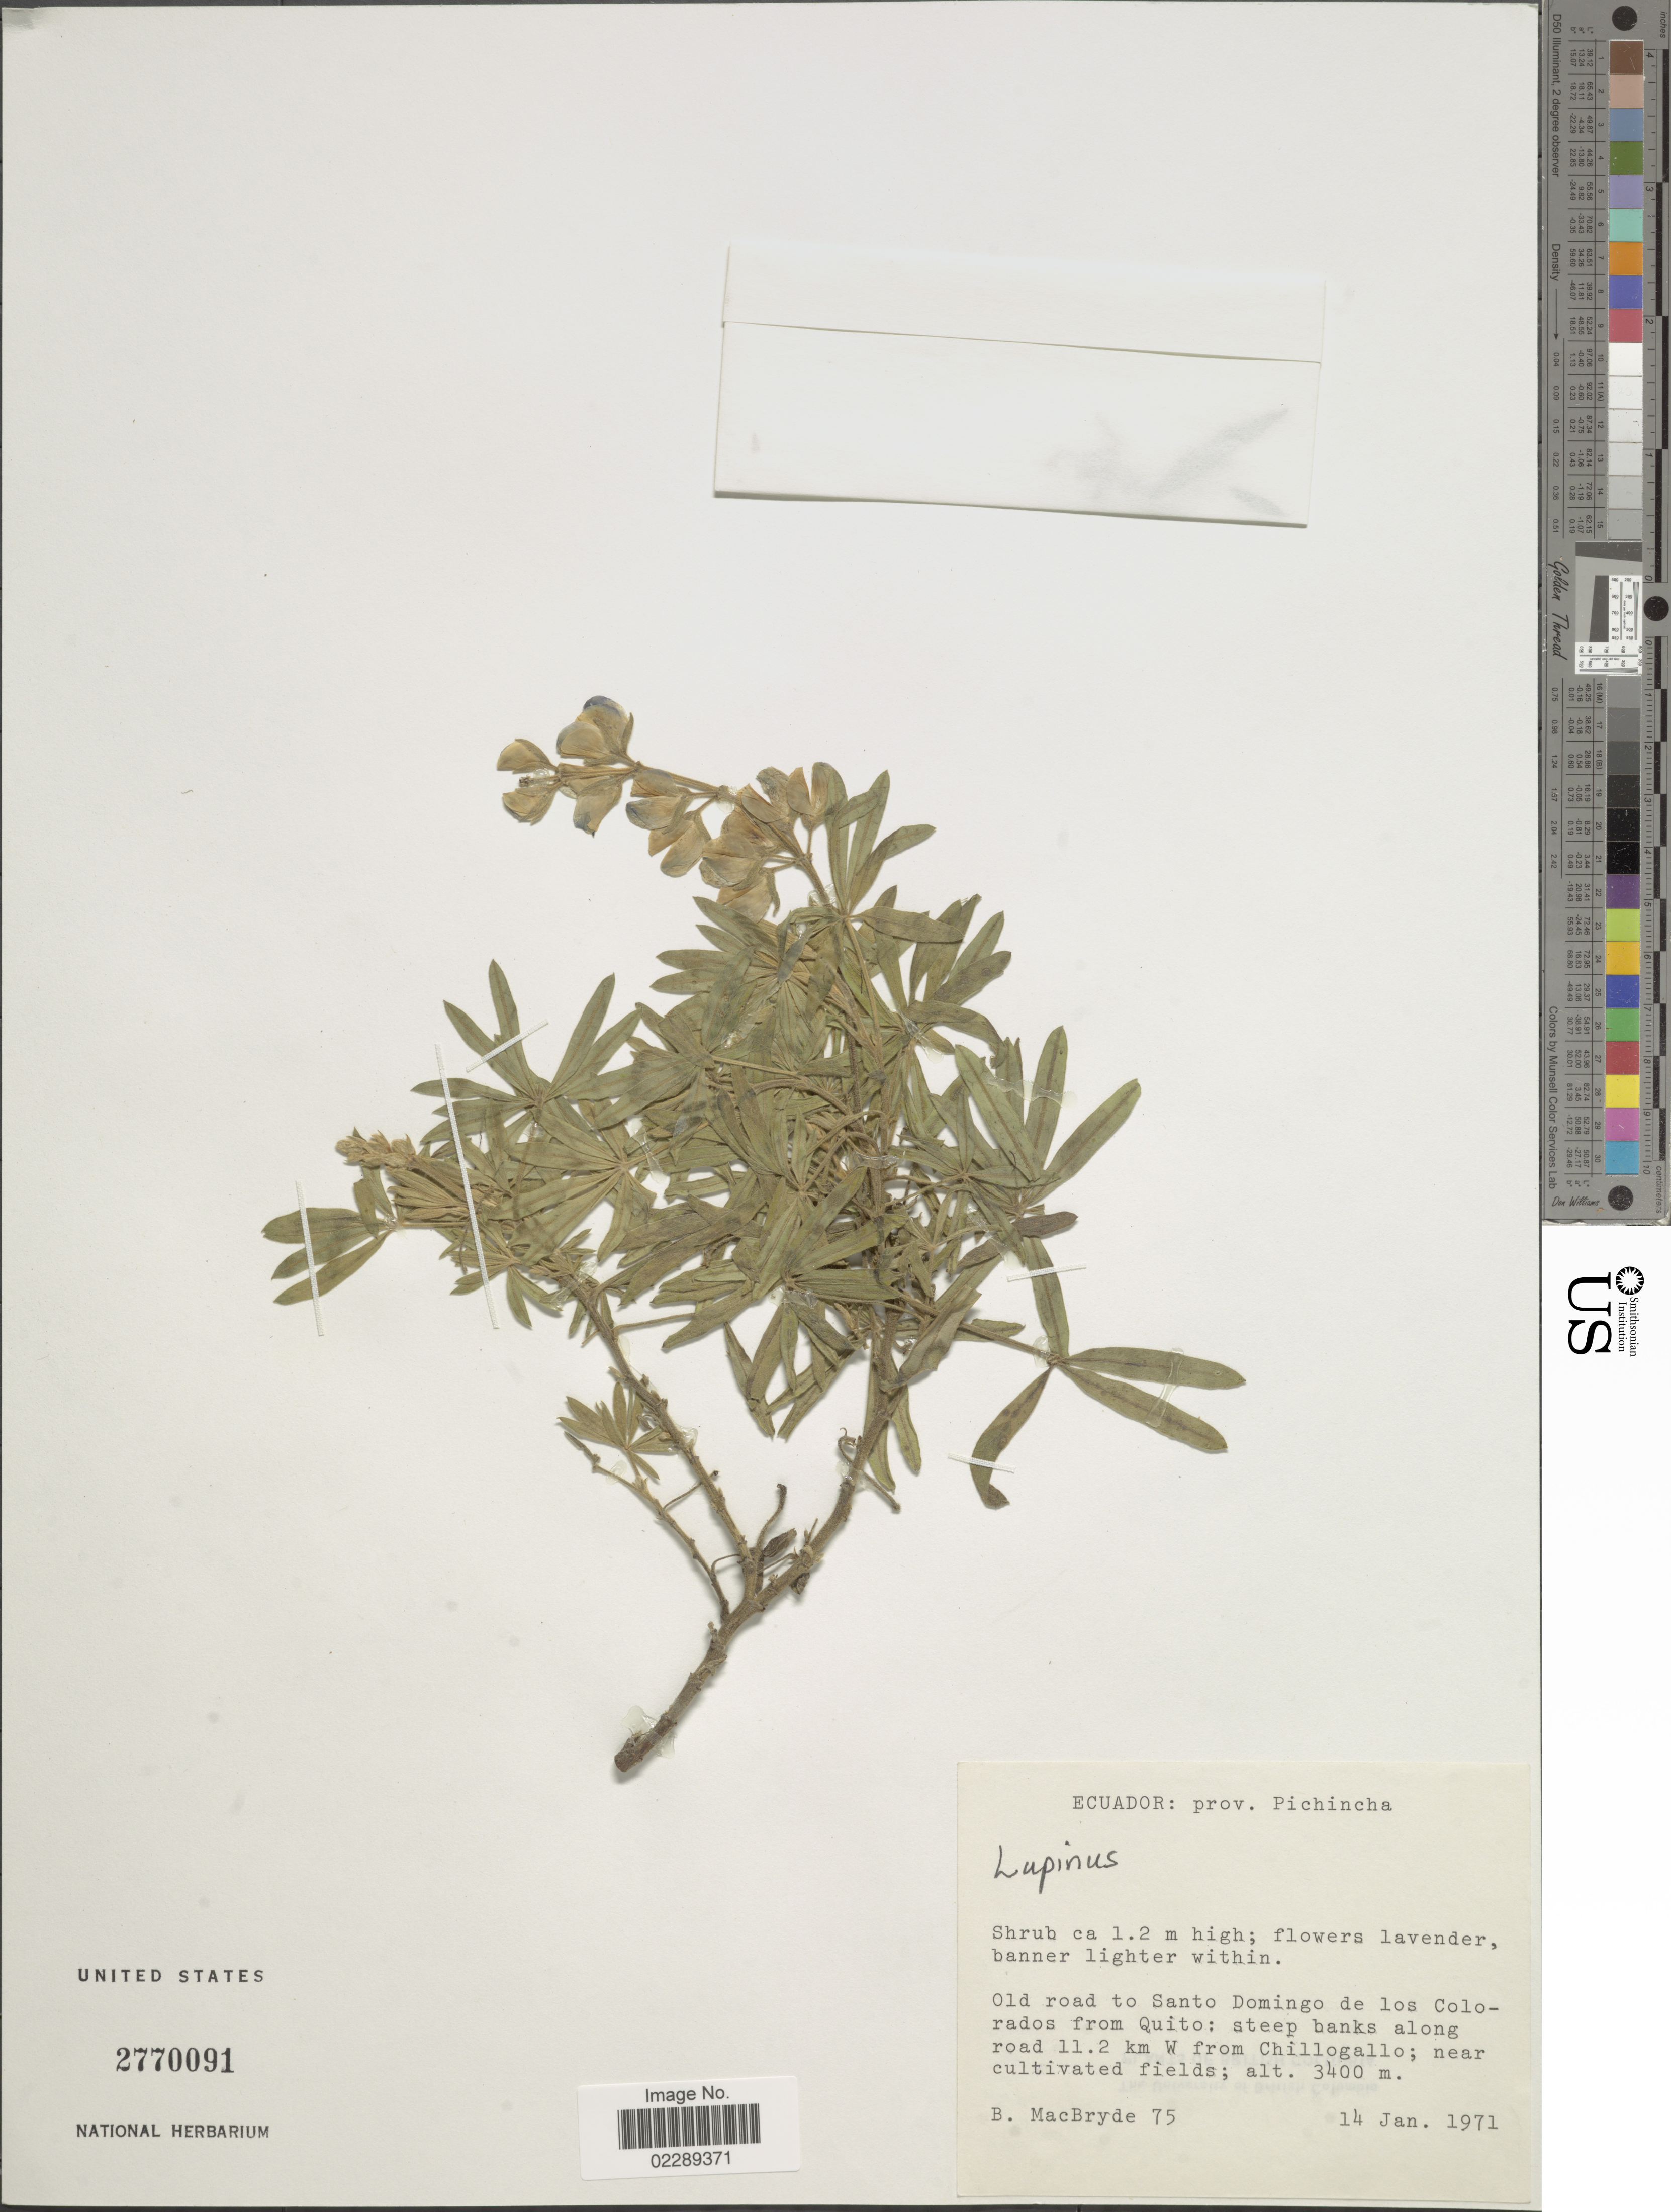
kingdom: Plantae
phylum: Tracheophyta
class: Magnoliopsida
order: Fabales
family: Fabaceae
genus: Lupinus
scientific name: Lupinus sp.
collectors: B. MacBryde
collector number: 75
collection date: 1971-01-14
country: Ecuador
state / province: Pichincha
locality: Prov. Pichincha. Old road to Santo Domingo de los Colorados from Quito: steep banks along road 11.2 km W from Chillogallo; near cultivated fields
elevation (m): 3400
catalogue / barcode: US 2770091